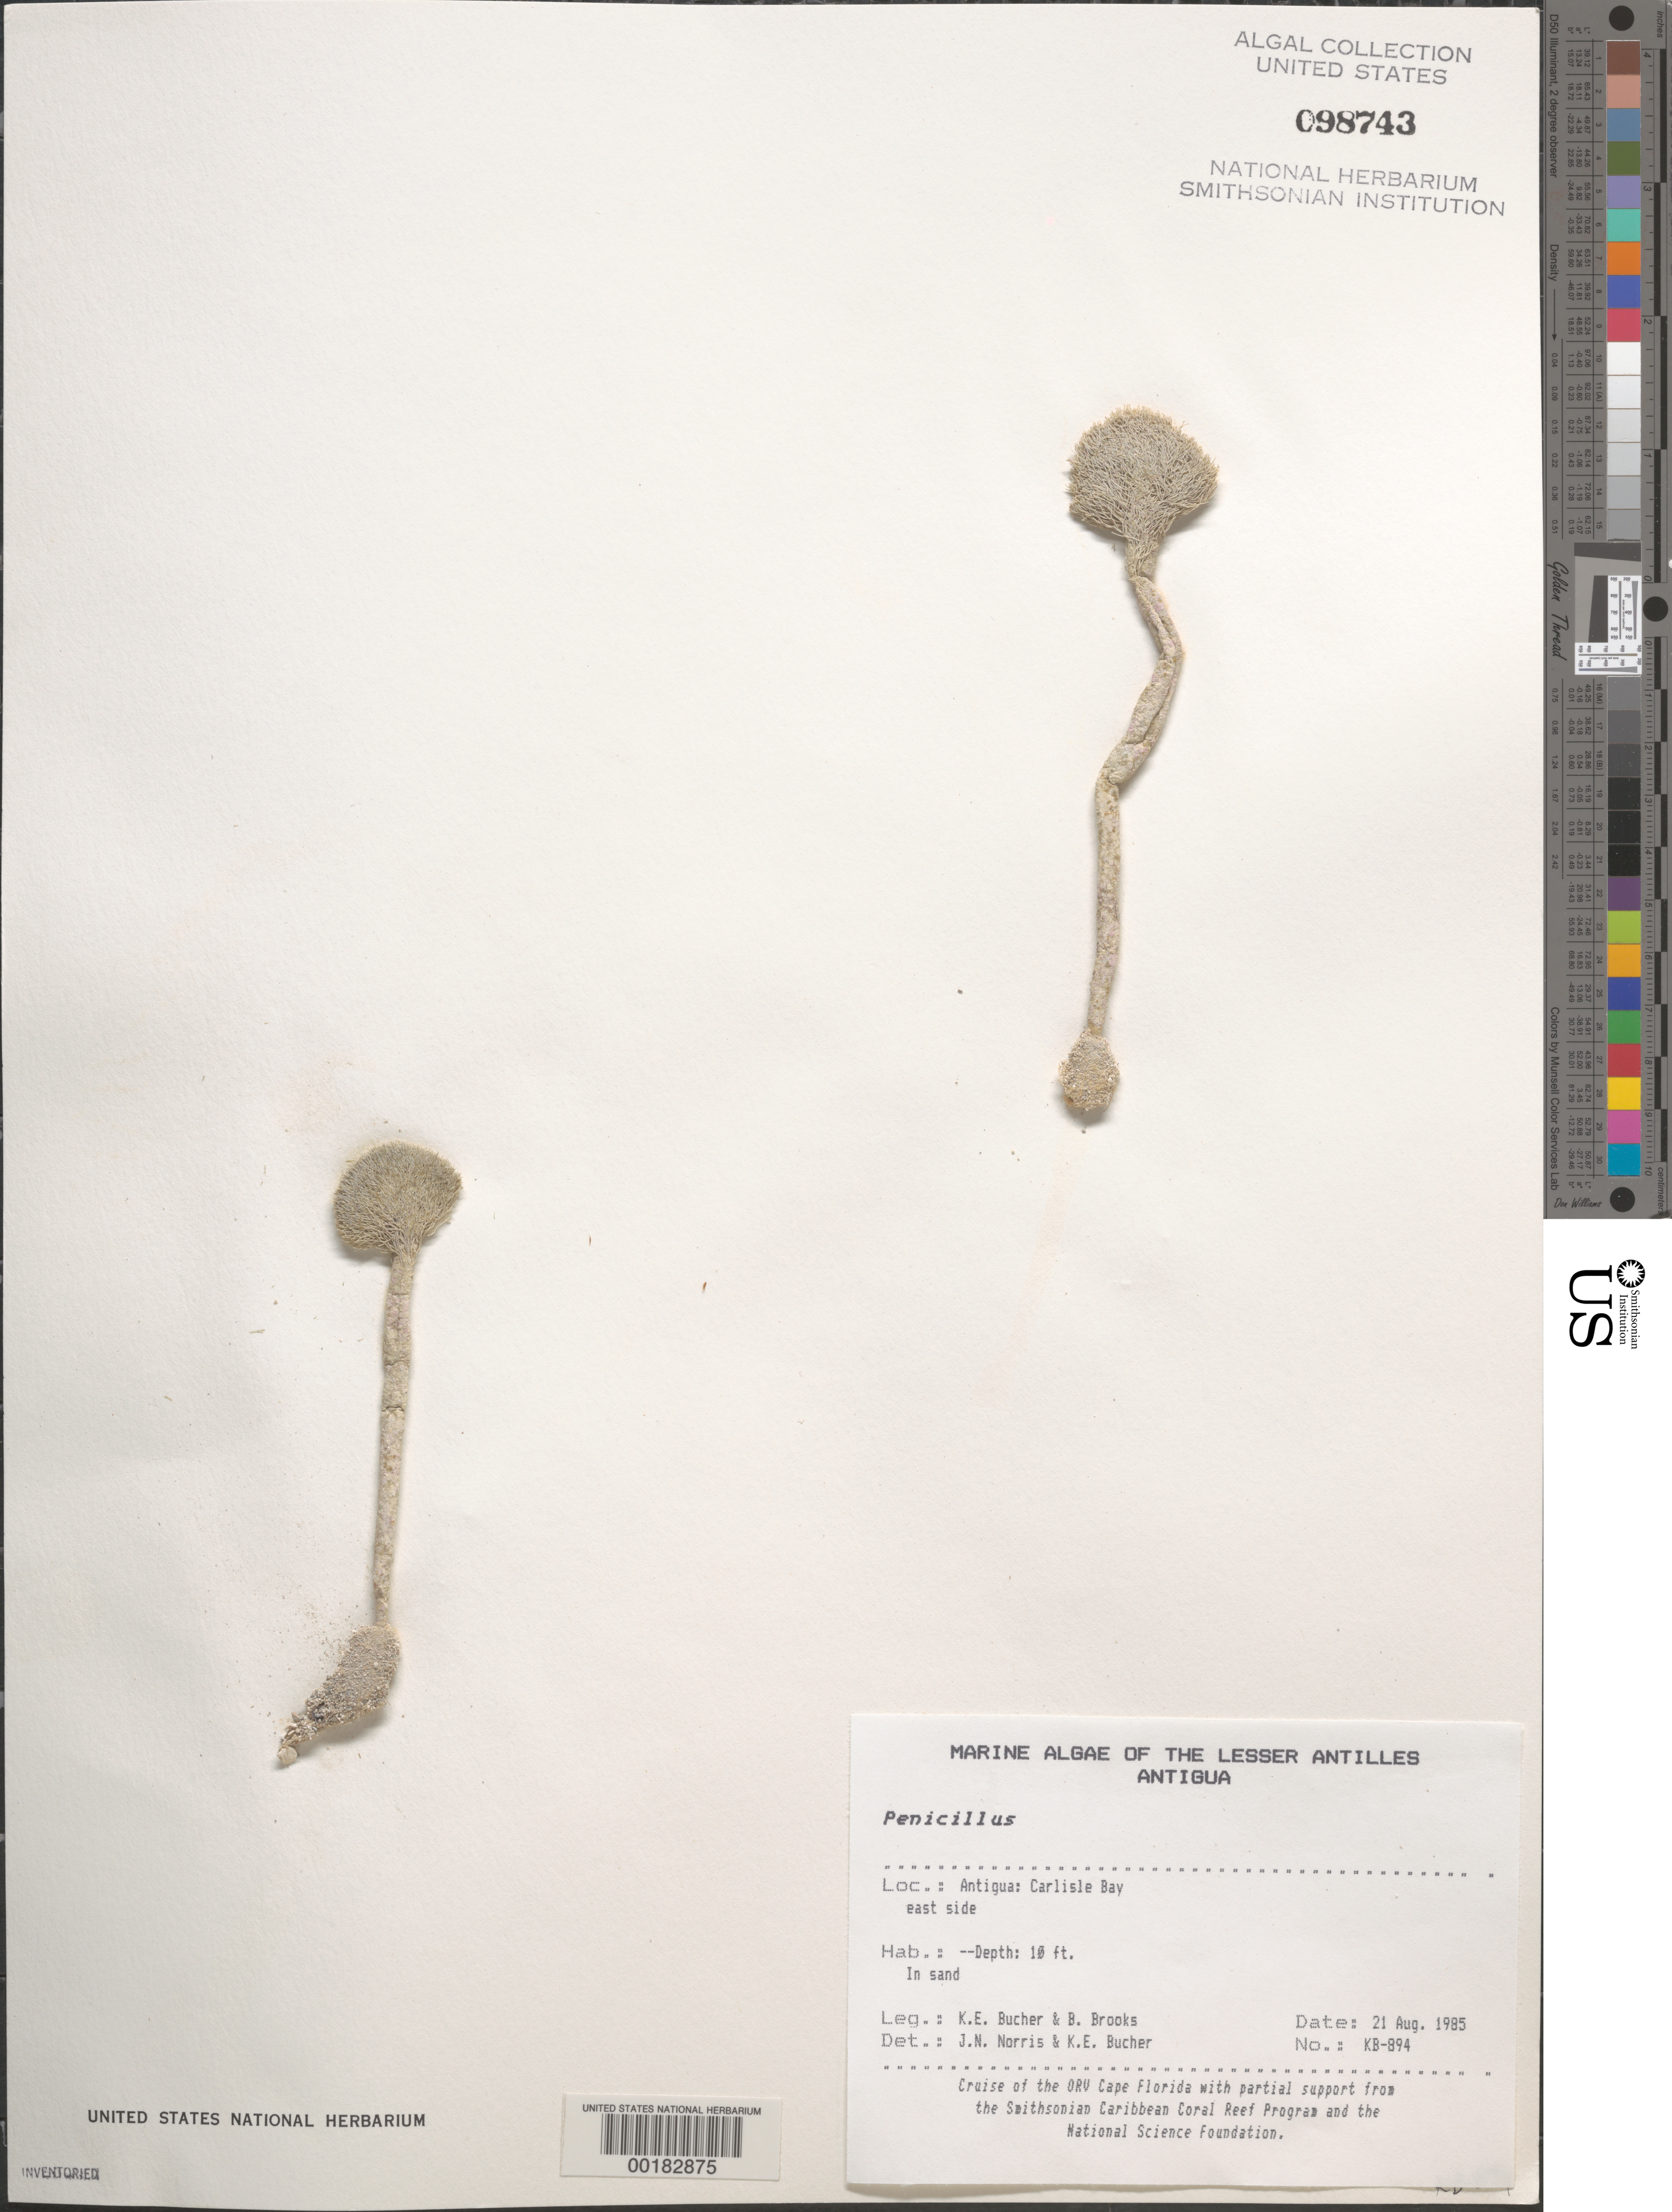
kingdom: Plantae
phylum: Chlorophyta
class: Ulvophyceae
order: Bryopsidales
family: Udoteaceae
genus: Penicillus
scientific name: Penicillus sp.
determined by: Norris, J. N.; Bucher, K. E.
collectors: K. E. Bucher & B. Brooks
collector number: KB-894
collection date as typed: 21 Aug 1985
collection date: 1985-08-21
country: Antigua and Barbuda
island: Antigua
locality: Carlisle Bay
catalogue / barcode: US 98743